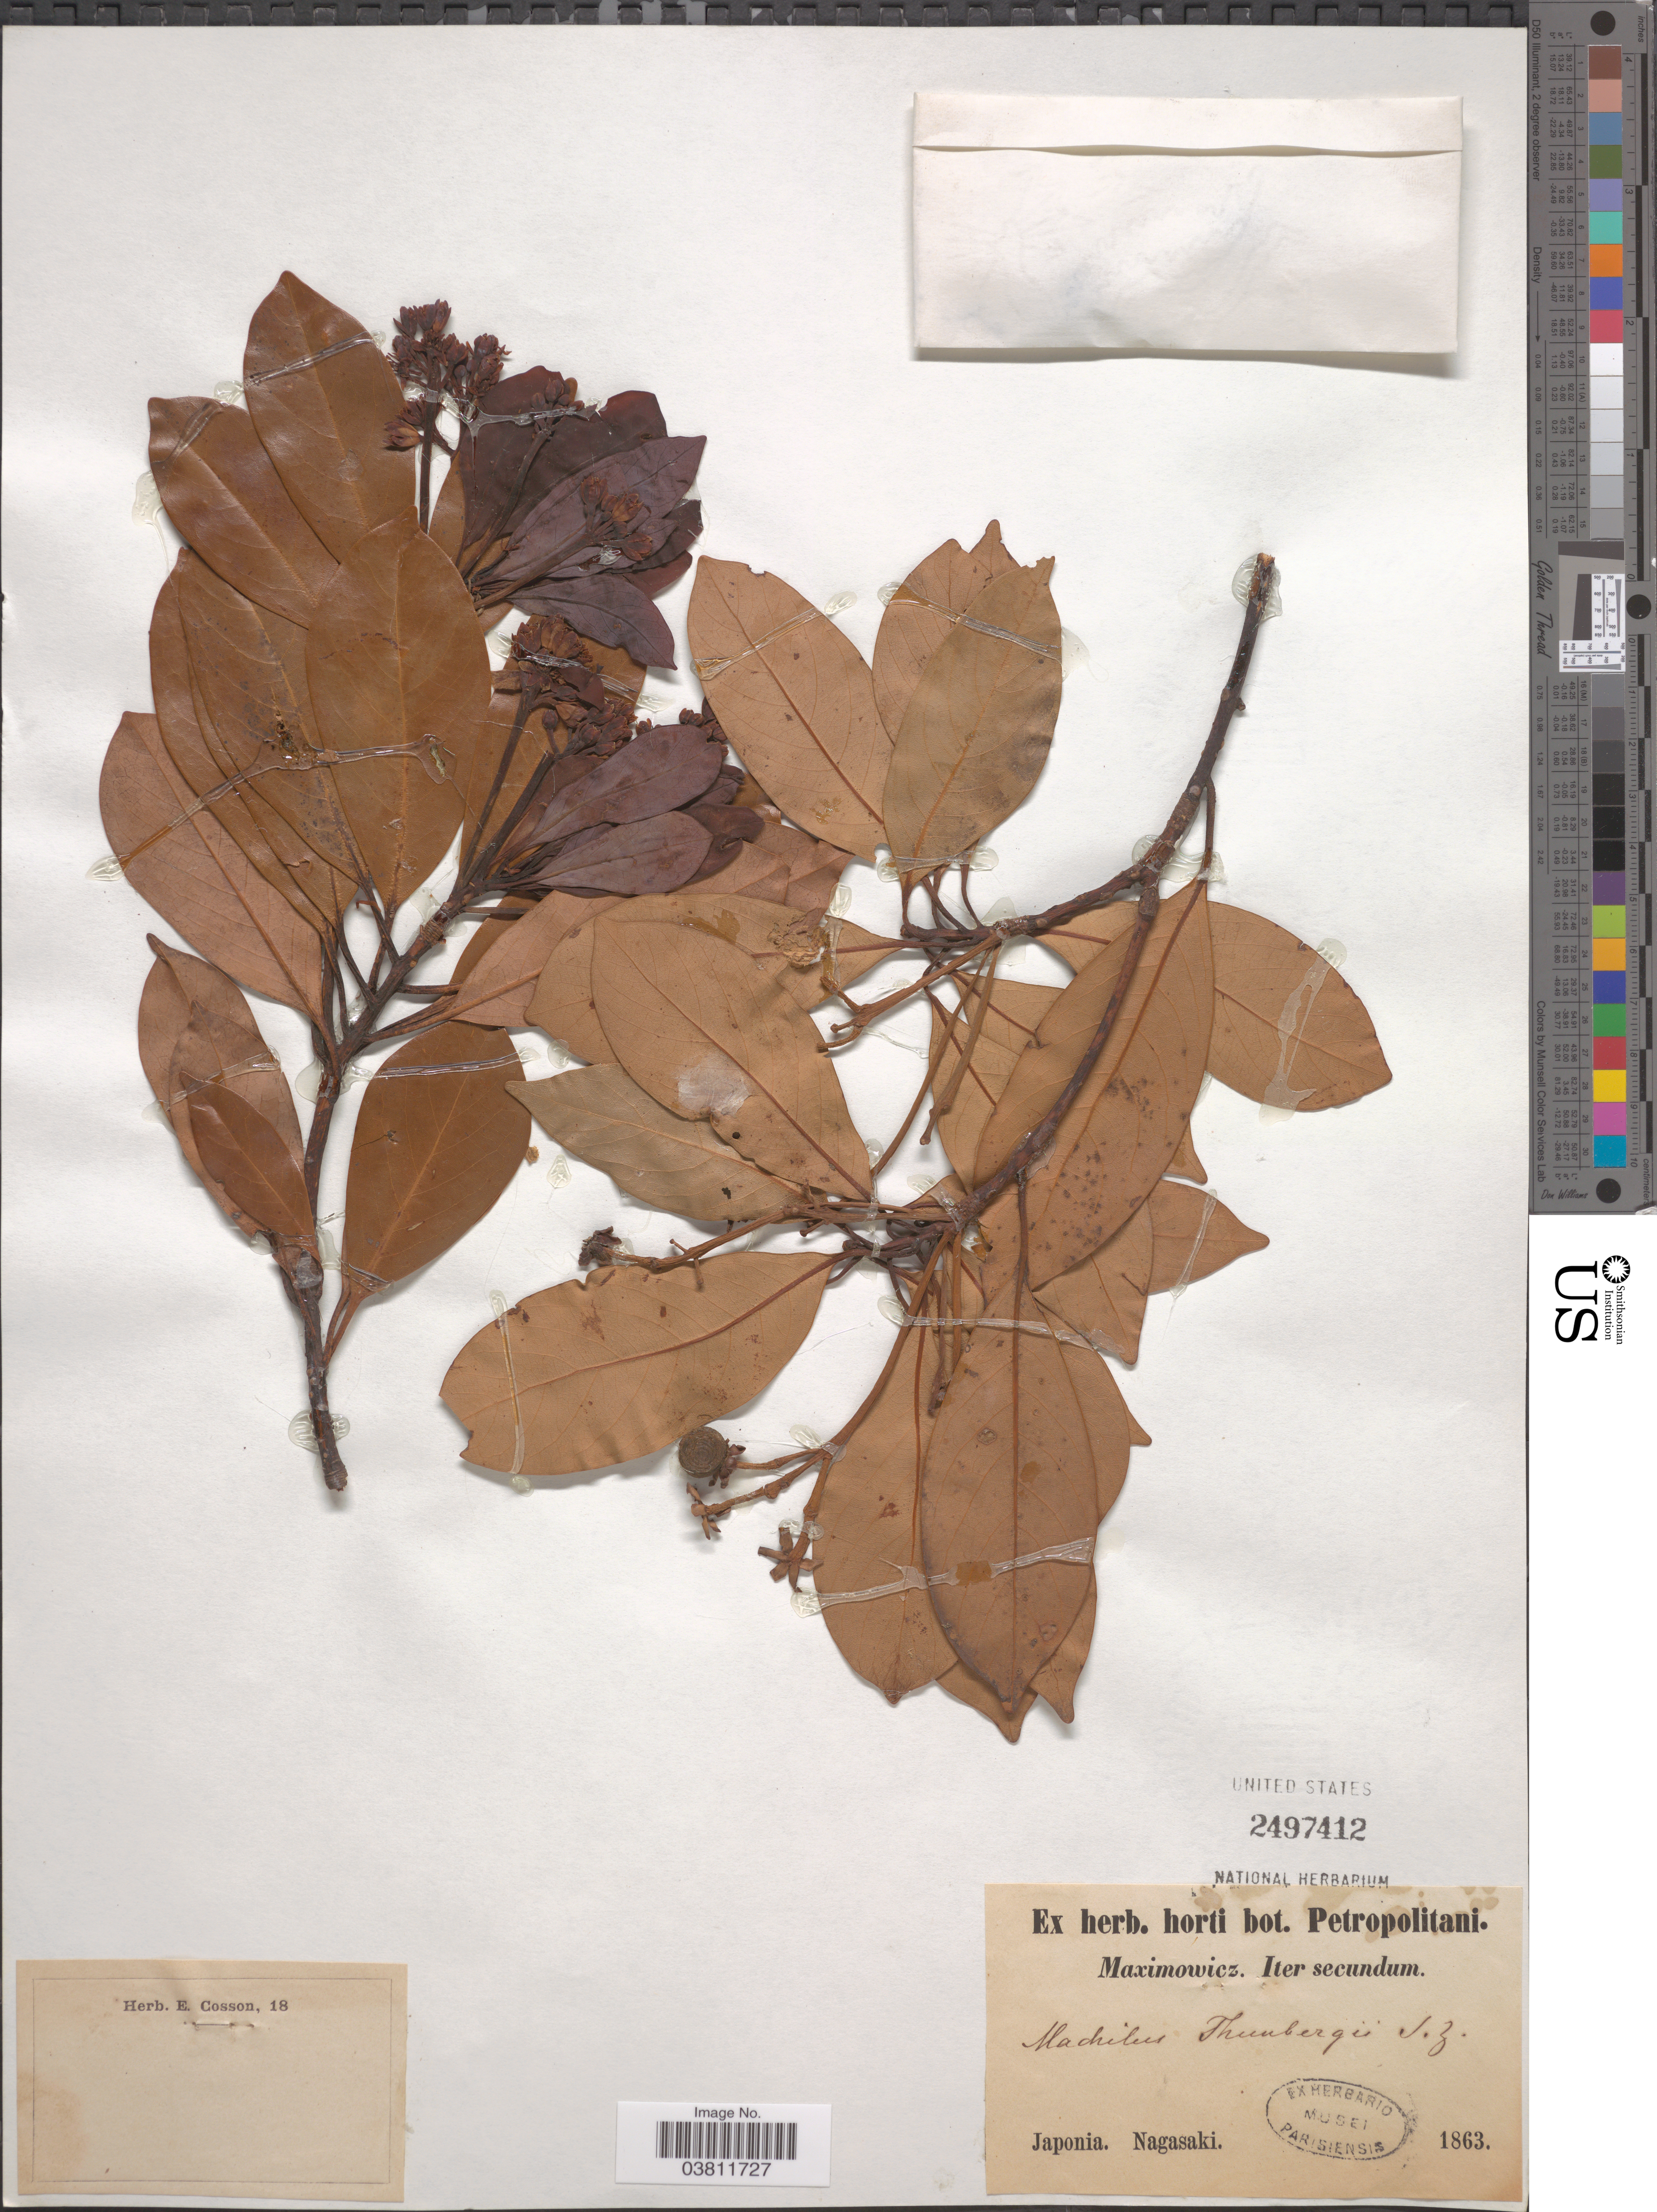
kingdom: Plantae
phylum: Tracheophyta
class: Magnoliopsida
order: Laurales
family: Lauraceae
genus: Machilus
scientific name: Machilus thunbergii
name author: Siebold & Zucc.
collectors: Maximowicz, --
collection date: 1863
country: Japan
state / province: Nagasaki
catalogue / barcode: US 2497412